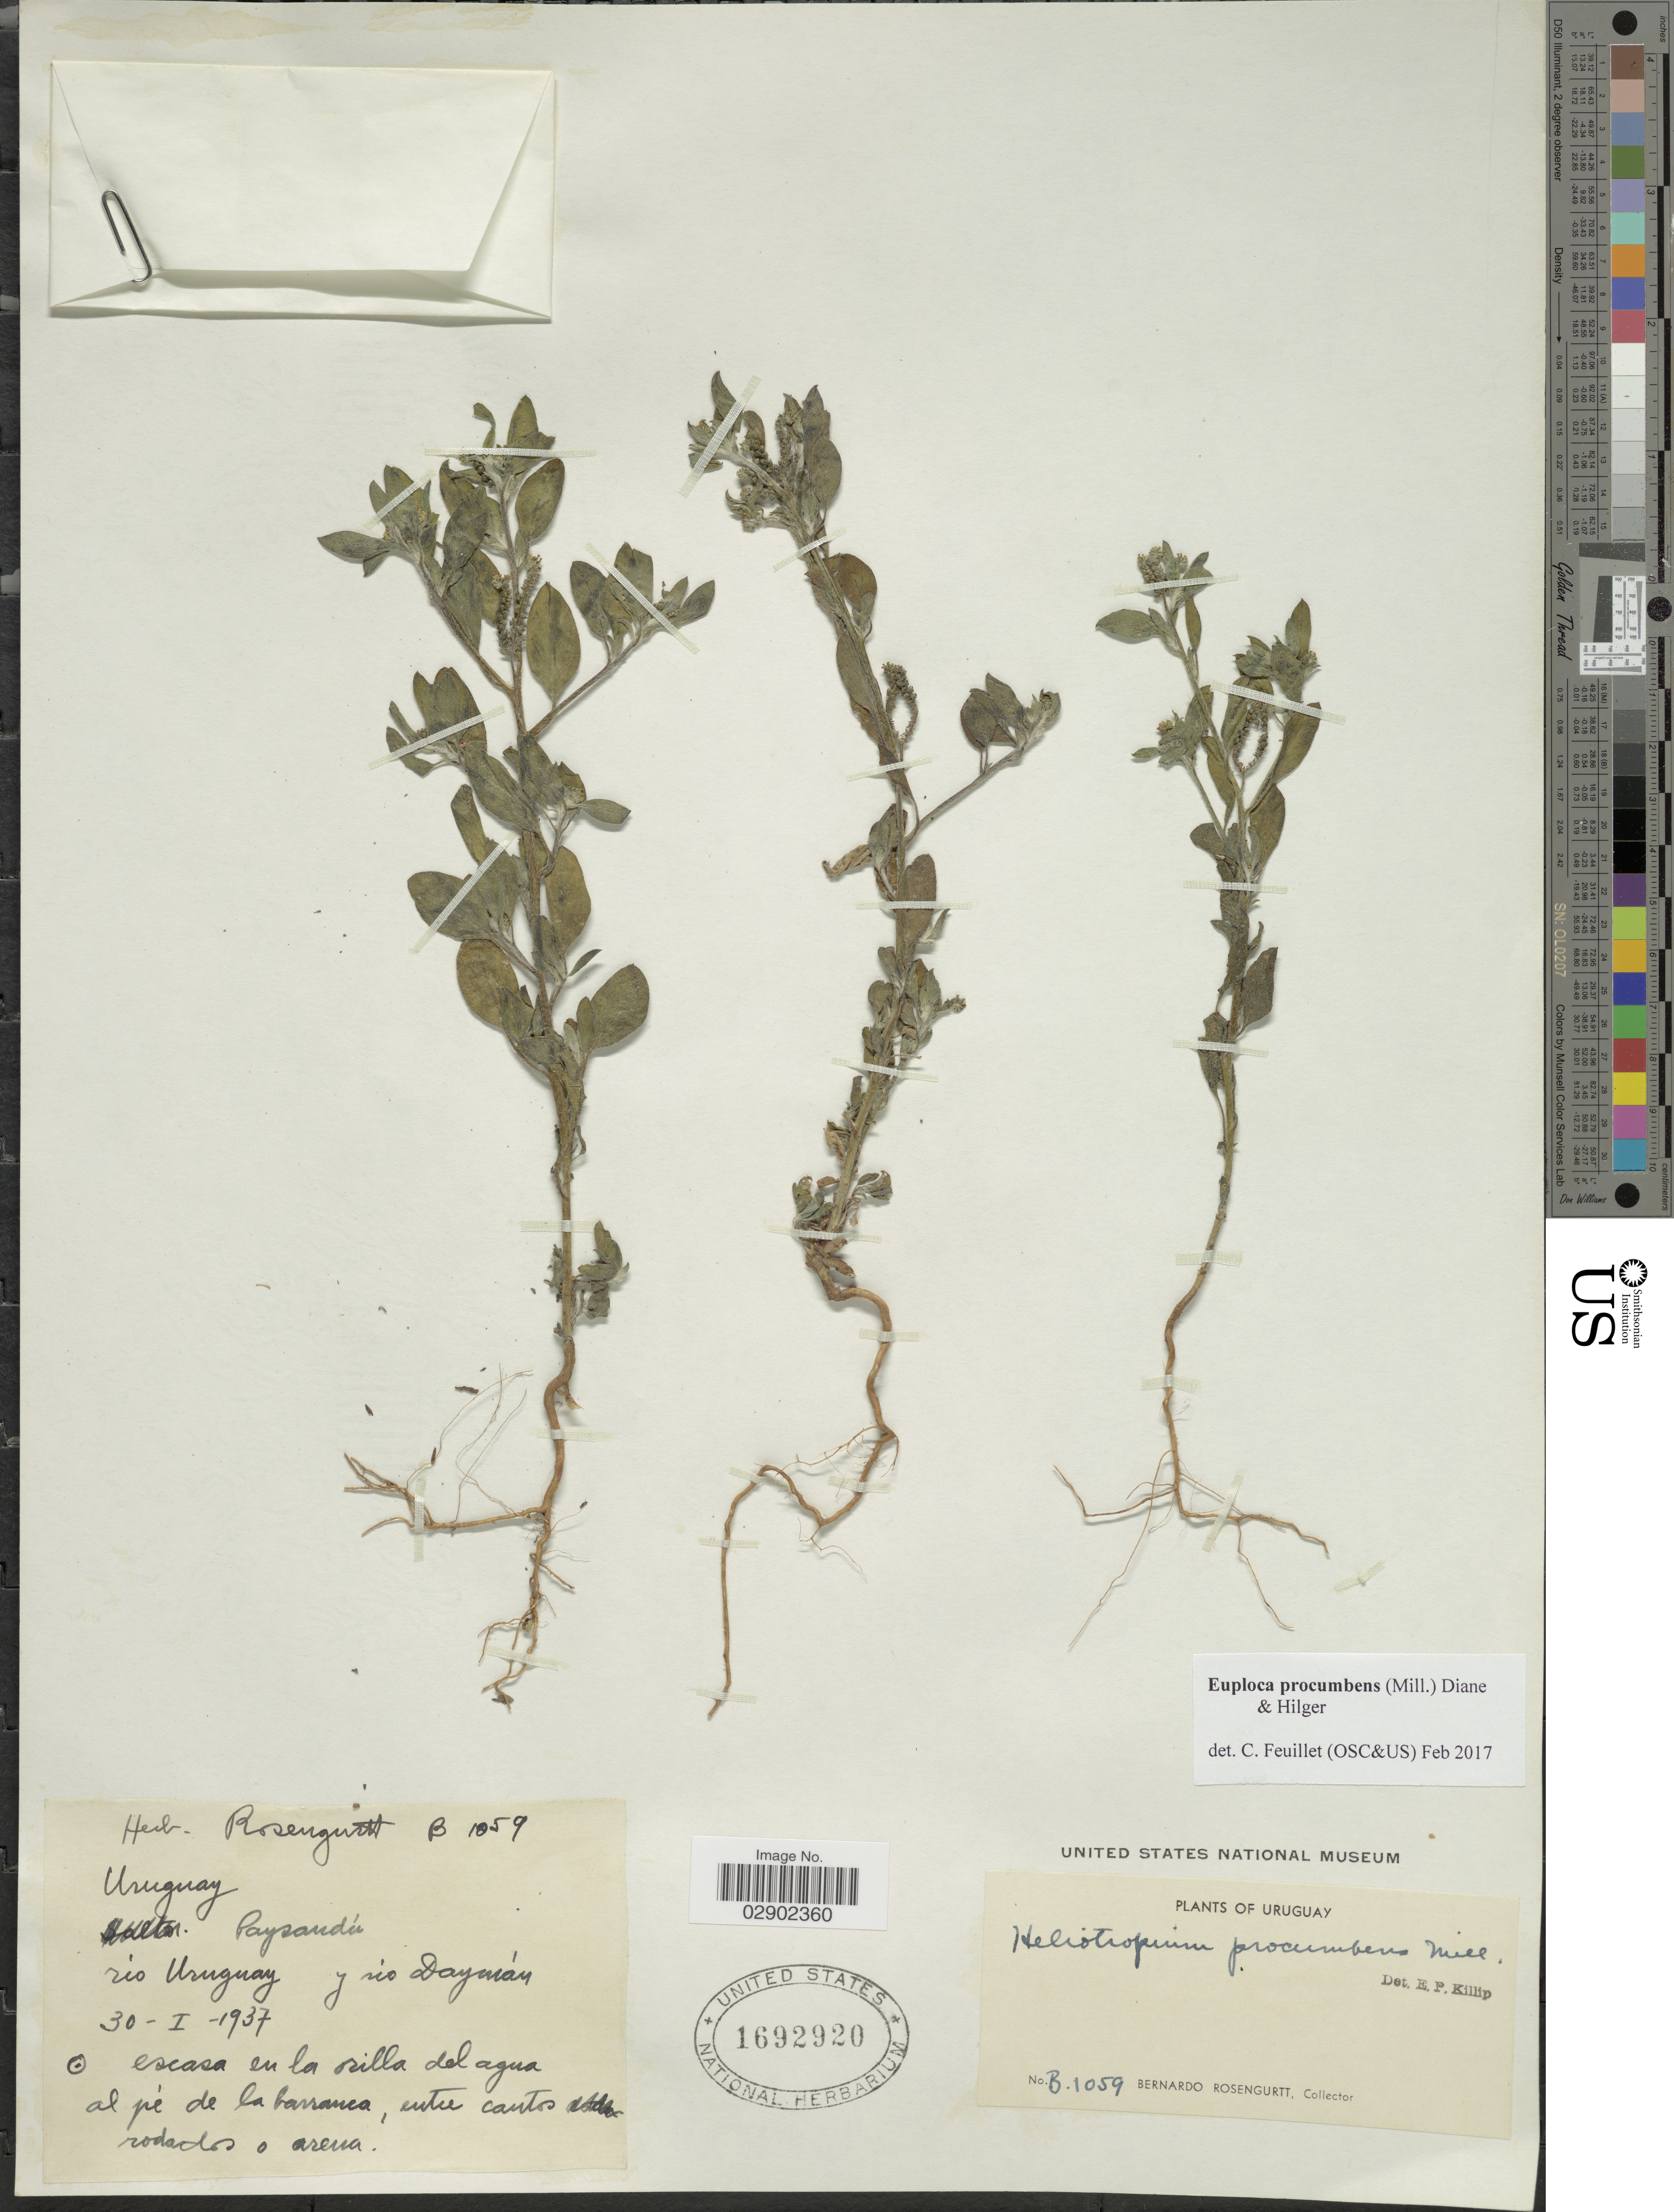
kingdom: Plantae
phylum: Tracheophyta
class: Magnoliopsida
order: Boraginales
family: Heliotropiaceae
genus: Euploca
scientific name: Euploca procumbens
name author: (Mill.) Diane & Hilger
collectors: B. Rosengurtt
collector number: B1059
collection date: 1937-01-30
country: Uruguay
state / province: Paysandu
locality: Rio Uruguay y rio Dayman.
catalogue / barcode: US 1692920